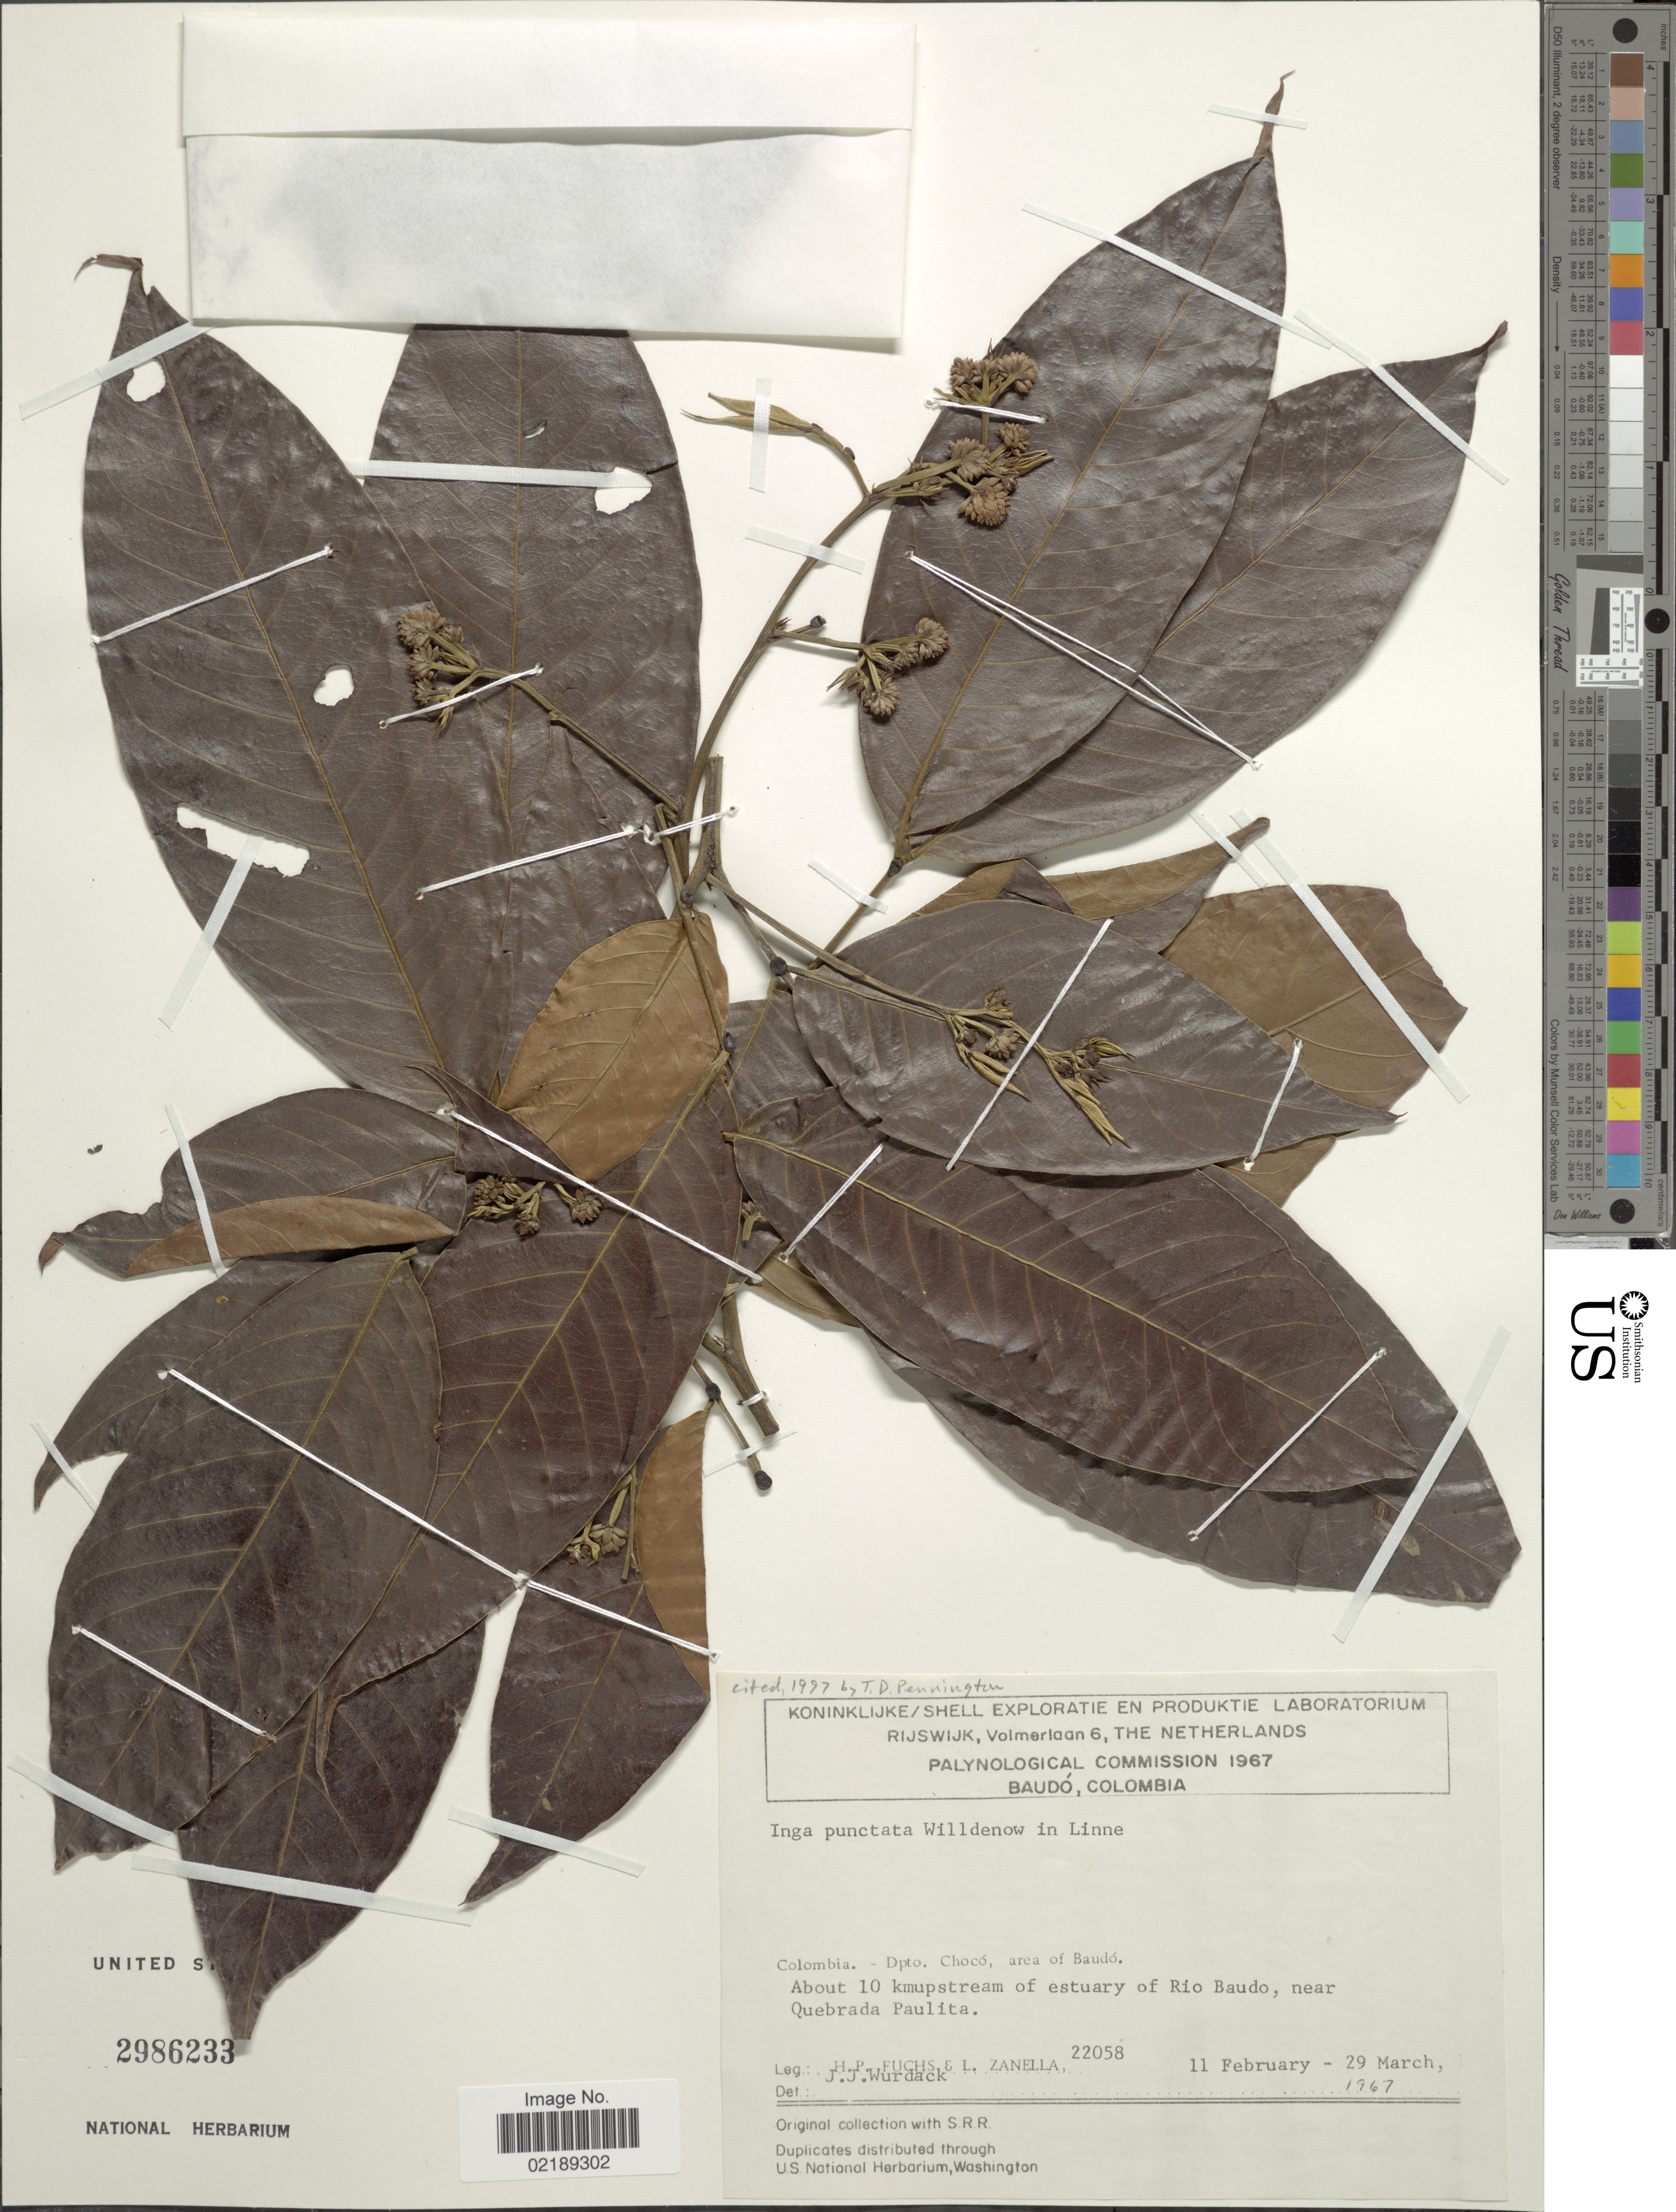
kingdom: Plantae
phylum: Tracheophyta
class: Magnoliopsida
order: Fabales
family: Fabaceae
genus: Inga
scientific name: Inga punctata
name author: Willd.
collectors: H. P. Fuchs & L. Zanella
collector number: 22058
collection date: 1967-02-11/1967-03-29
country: Colombia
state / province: Chocó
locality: Area of Baudo, about 10 km upstream of estuary of Rio Baudo, near Quebrada Paulita.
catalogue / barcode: US 2986233